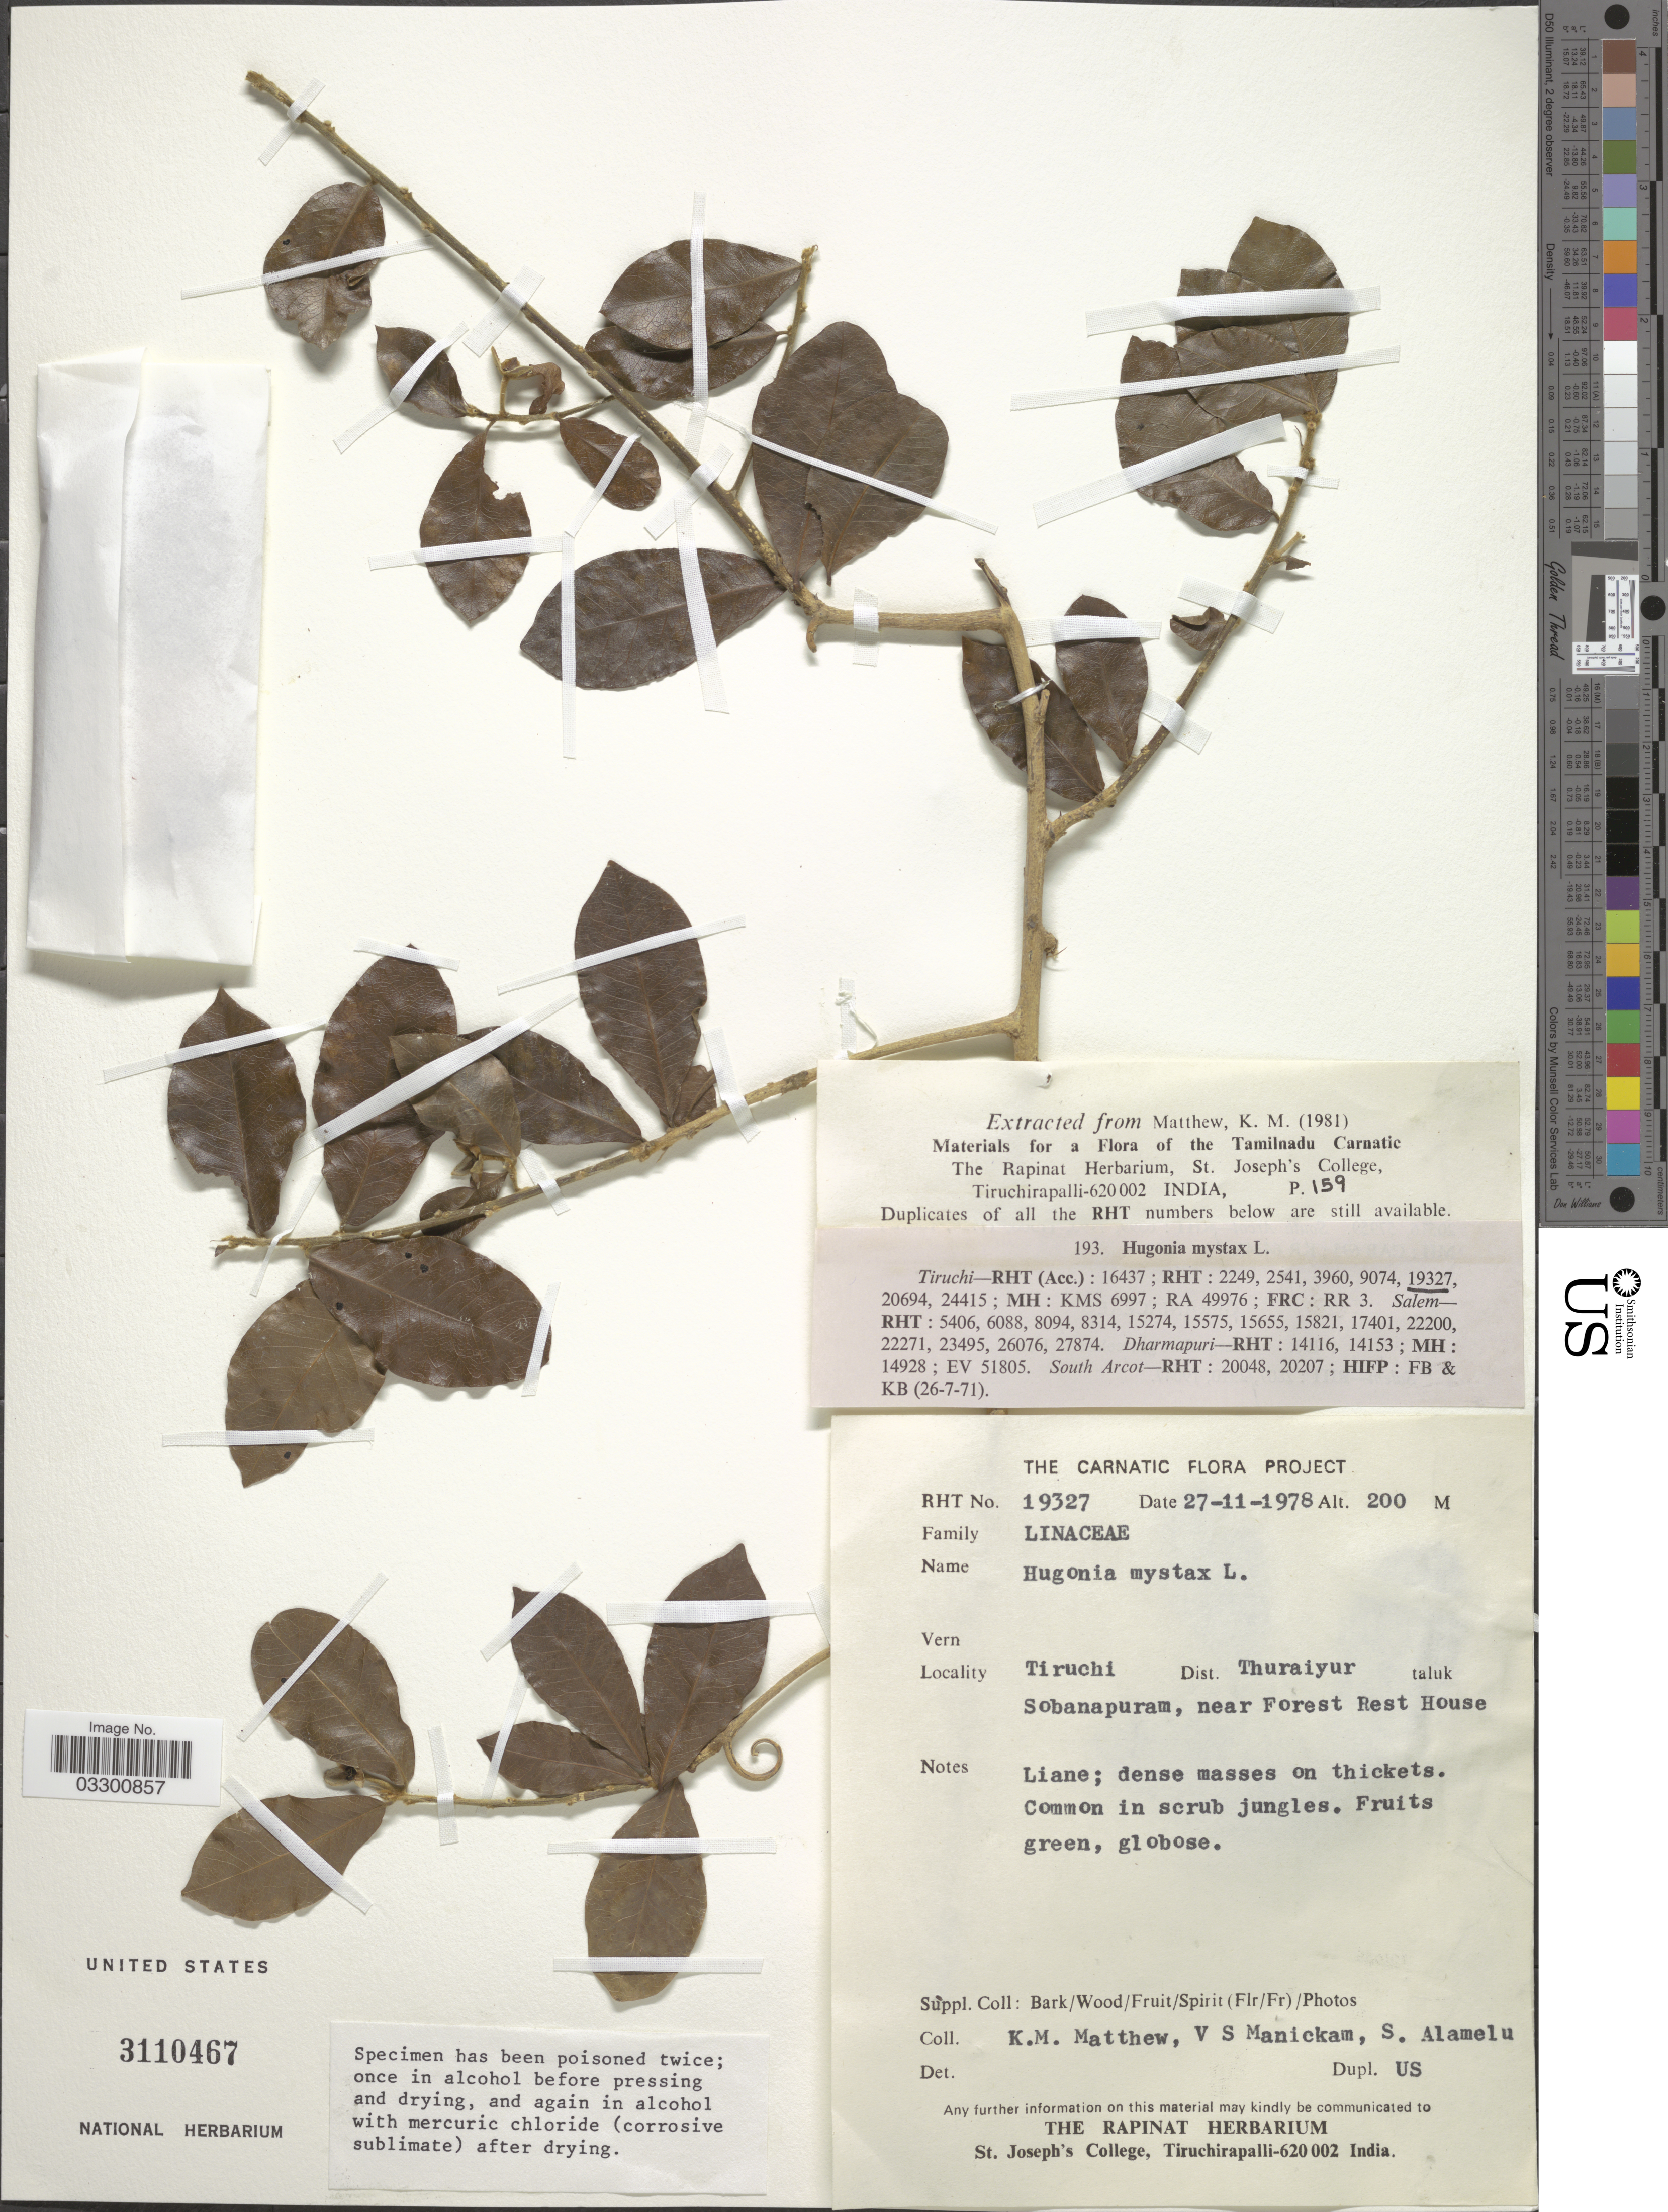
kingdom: Plantae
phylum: Tracheophyta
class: Magnoliopsida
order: Malpighiales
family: Linaceae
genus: Hugonia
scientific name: Hugonia mystax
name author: L.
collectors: K. M. Matthew, V. Manickam & S. Alamelu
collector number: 19327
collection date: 1978-11-27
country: India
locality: Tiruchi, Dist. Thuraiyur, taluk, Sobanapuram, near Forest Rest House.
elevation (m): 200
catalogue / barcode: US 3110467